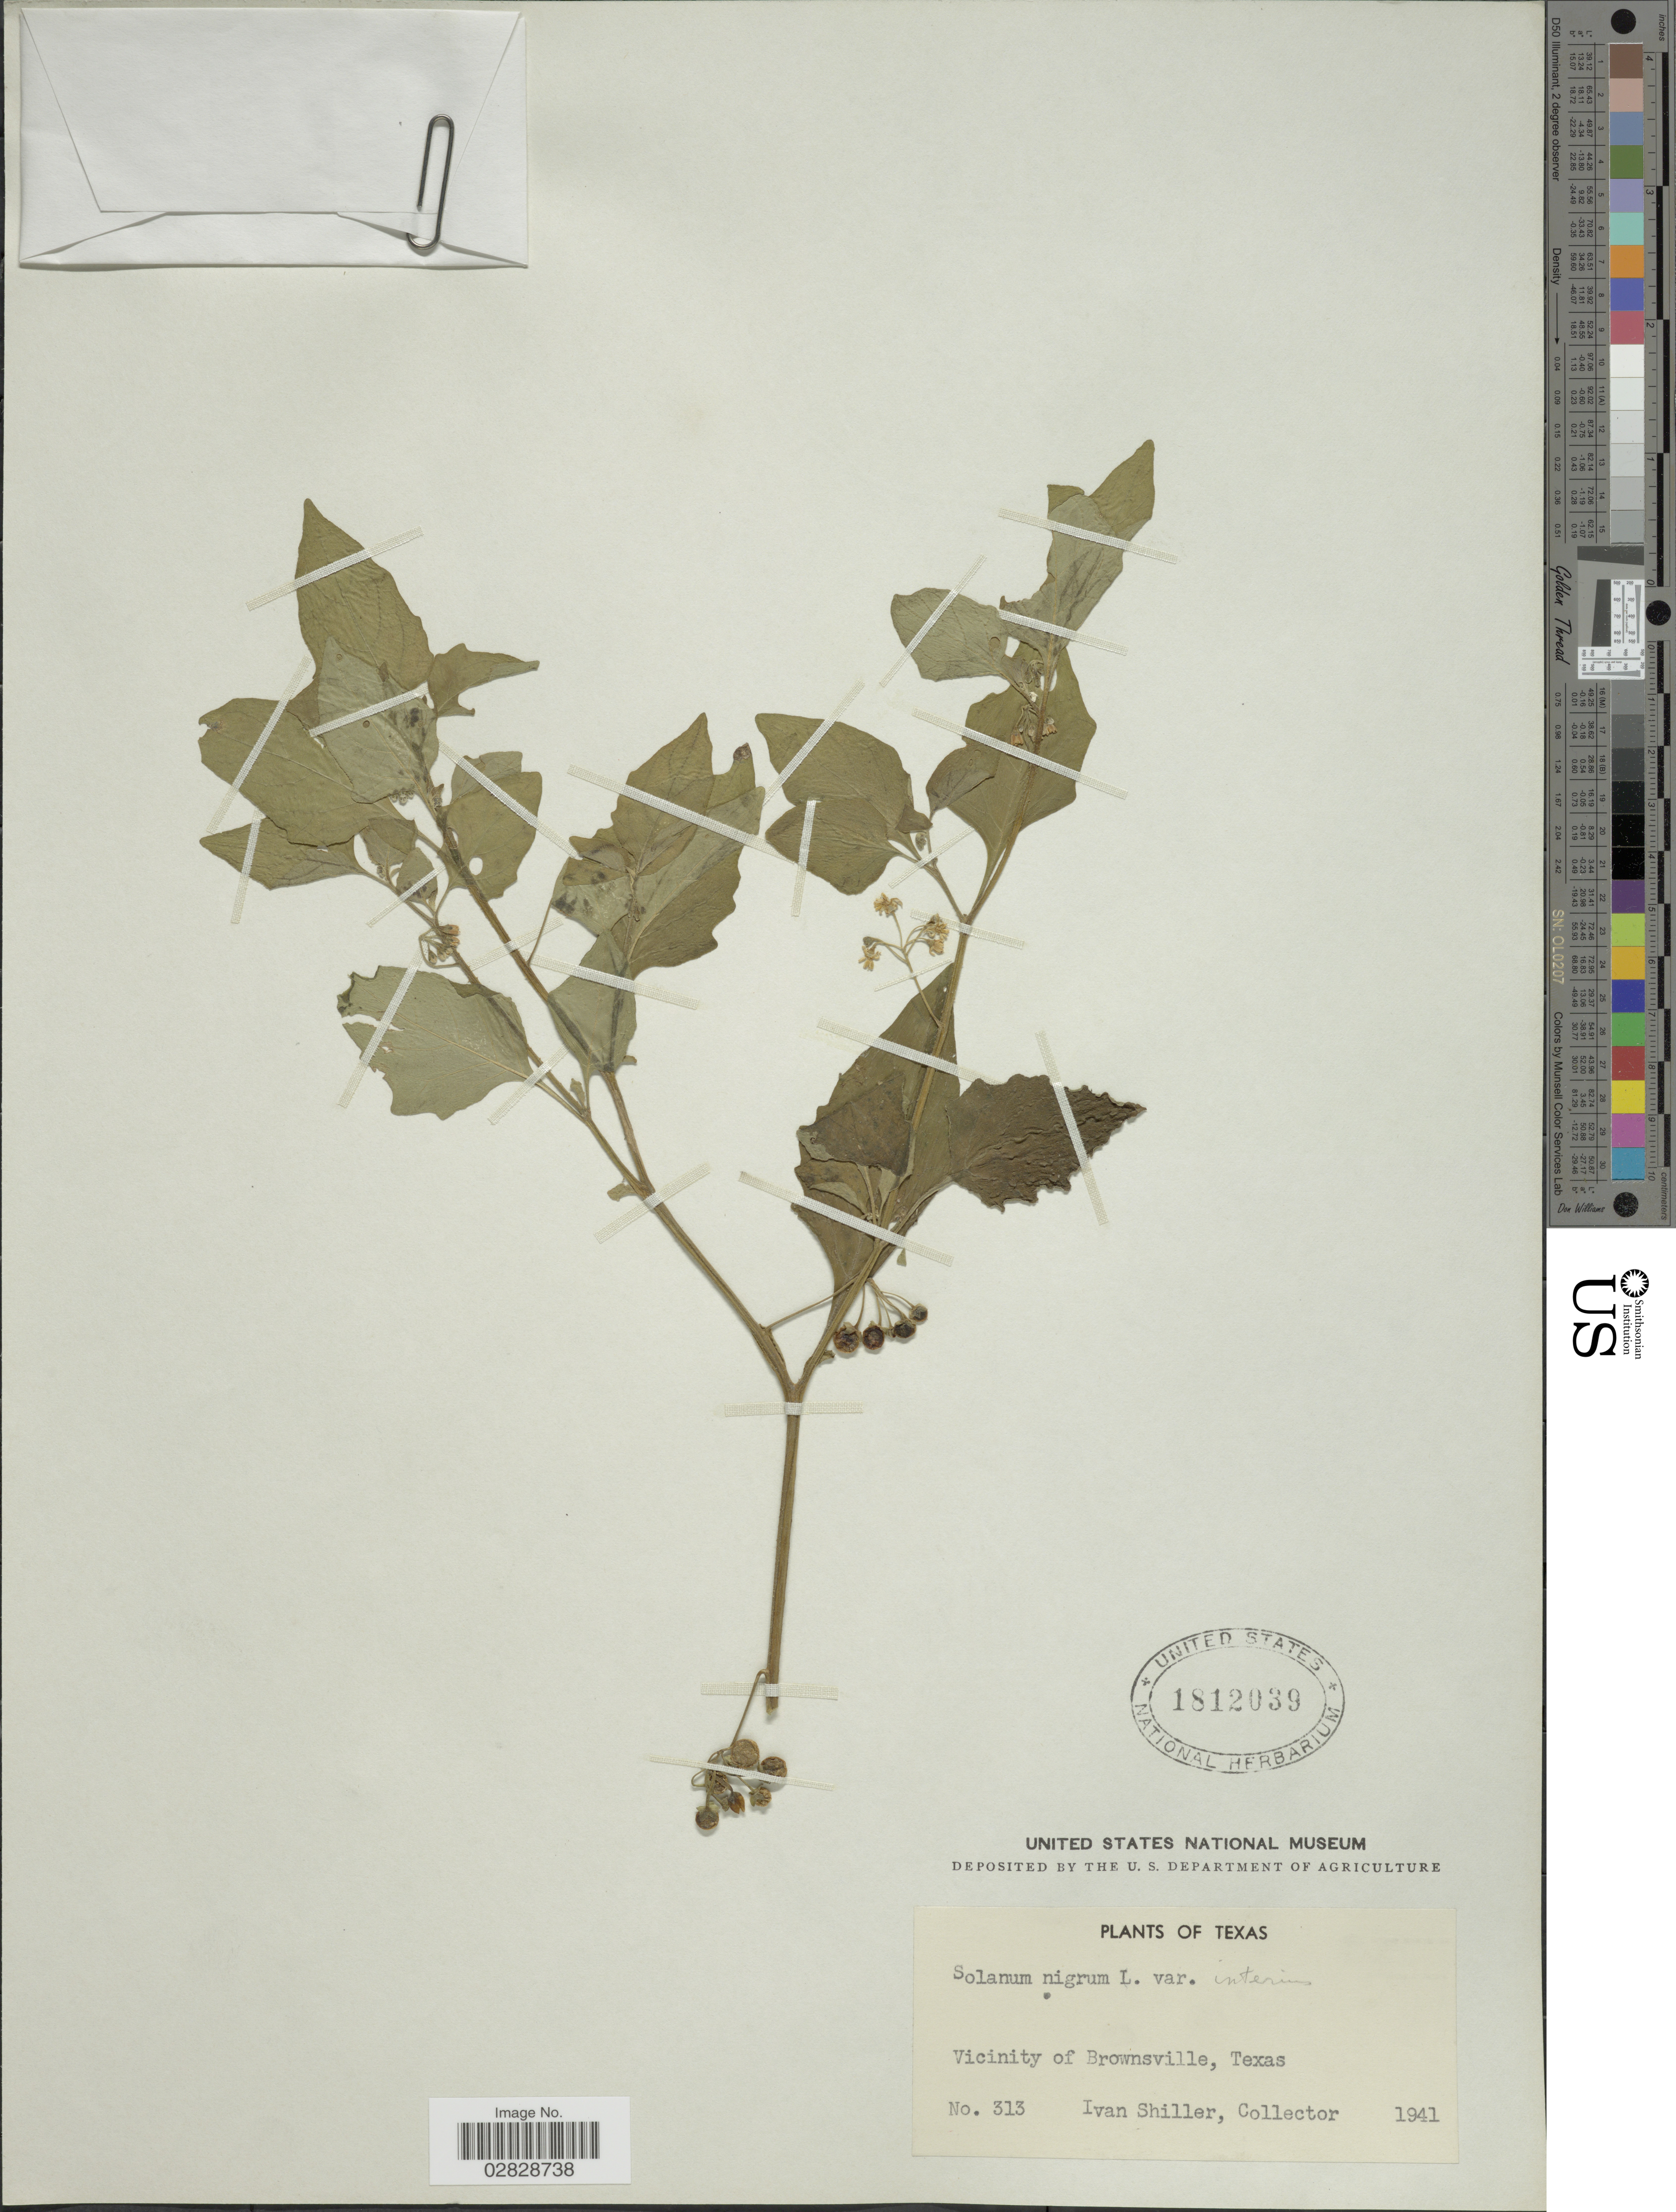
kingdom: Plantae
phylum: Tracheophyta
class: Magnoliopsida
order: Solanales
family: Solanaceae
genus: Solanum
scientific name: Solanum nigrescens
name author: M. Martens & Galeotti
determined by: Knapp, S. D.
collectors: I. Shiller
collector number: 313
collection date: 1941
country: United States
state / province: Texas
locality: Vicinity of Brownsville.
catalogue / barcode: US 1812039